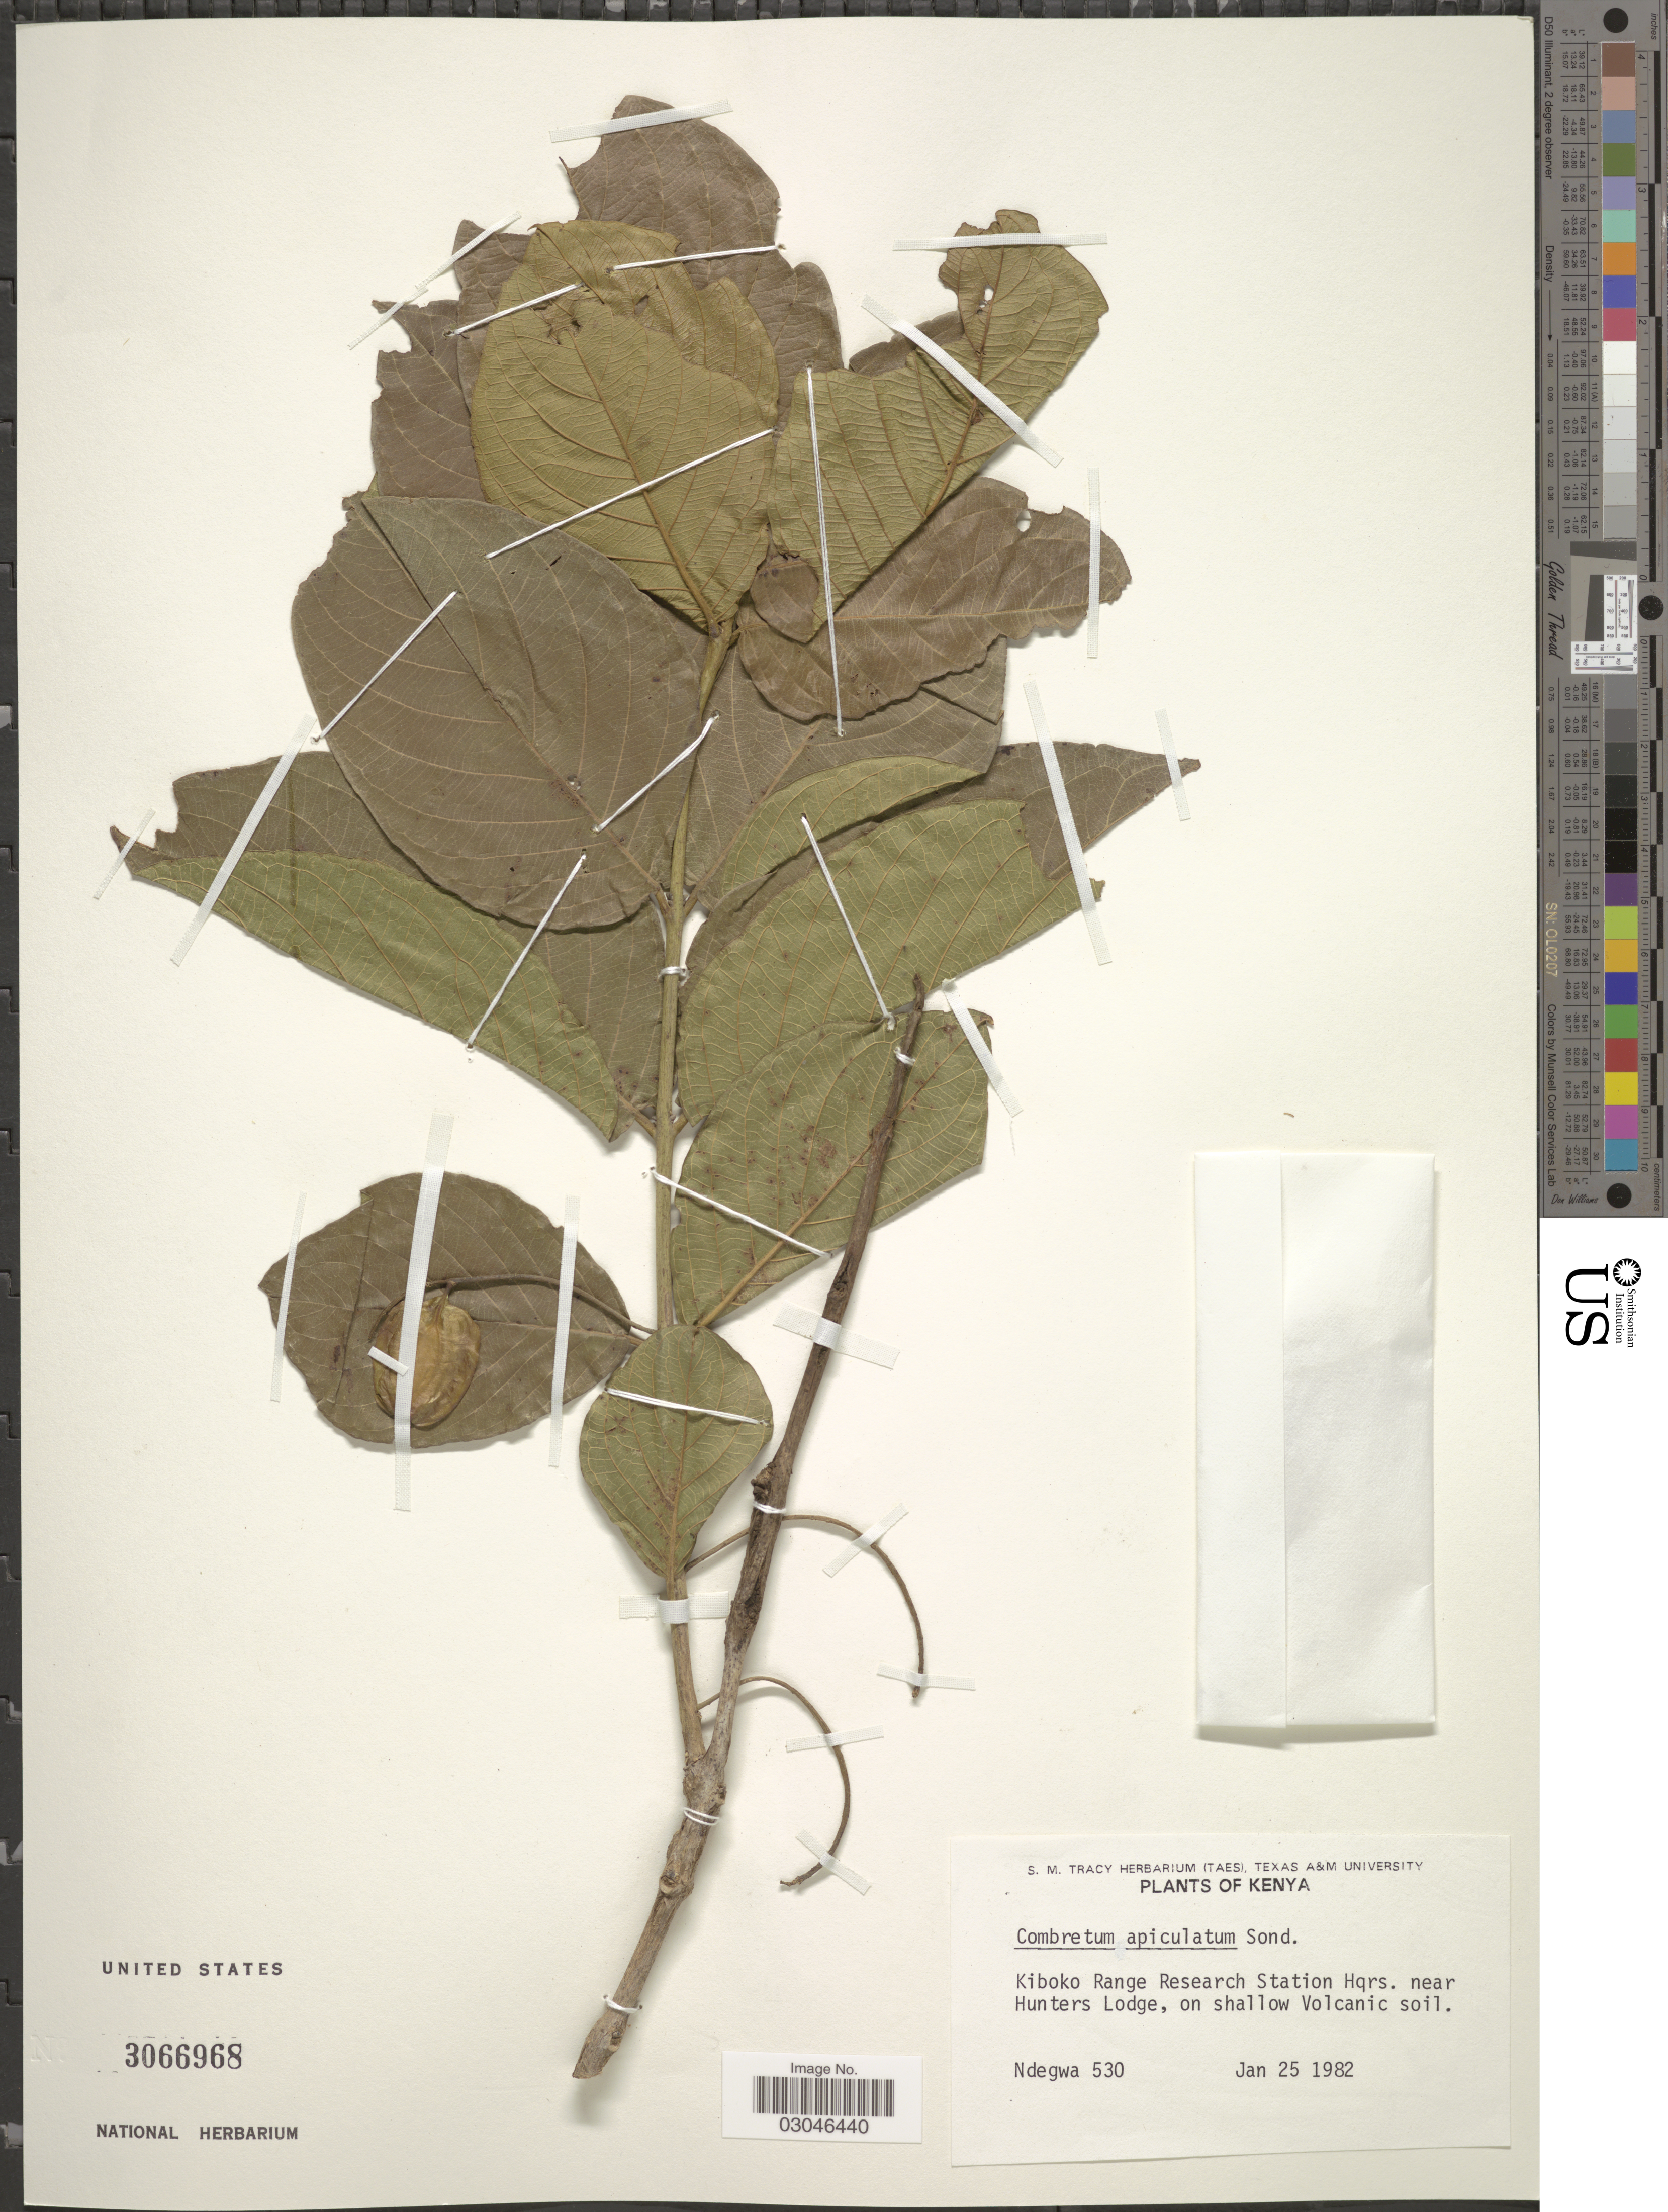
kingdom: Plantae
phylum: Tracheophyta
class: Magnoliopsida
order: Myrtales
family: Combretaceae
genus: Combretum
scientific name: Combretum apiculatum subsp. apiculatum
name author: Sond.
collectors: -. Ndegwa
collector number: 530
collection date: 1982-01-25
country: Kenya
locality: Kiboko Range Research Station Hqrs. near Hunters Lodge, on shallow Volcanic soil.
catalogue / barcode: US 3066968